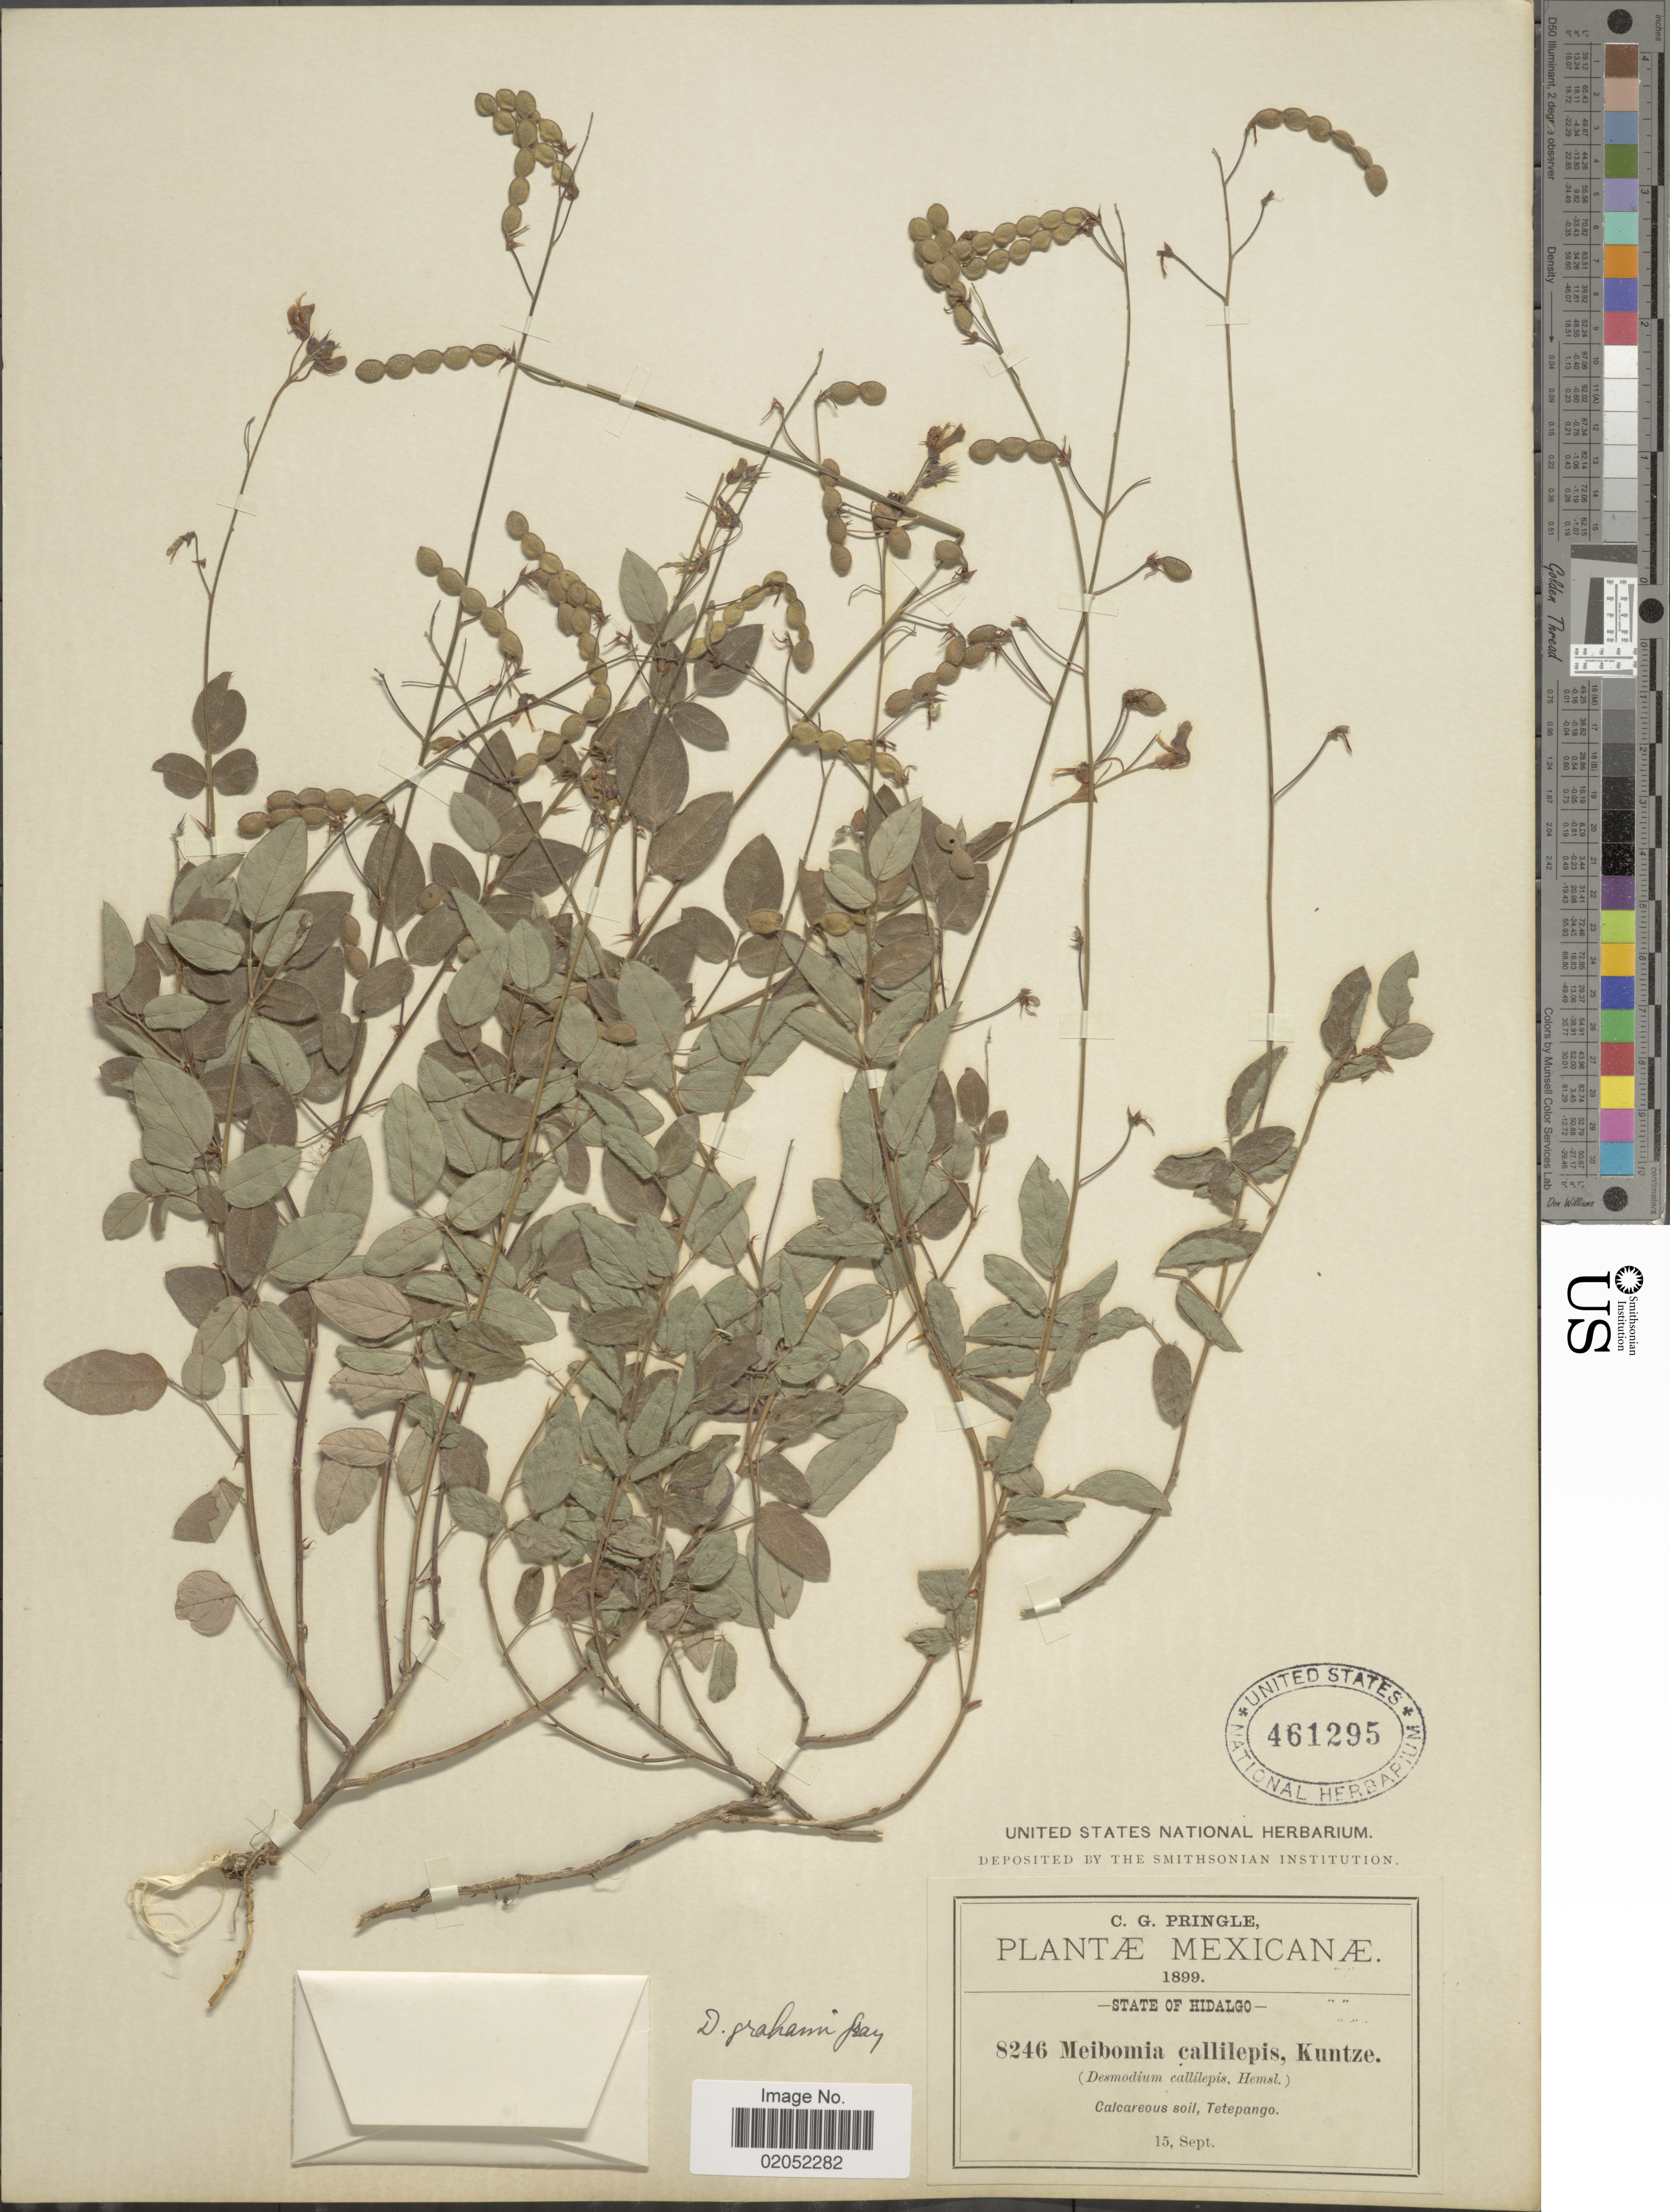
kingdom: Plantae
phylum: Tracheophyta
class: Magnoliopsida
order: Fabales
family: Fabaceae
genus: Desmodium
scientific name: Desmodium grahamii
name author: A. Gray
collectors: C. G. Pringle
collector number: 8246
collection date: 1899-09-15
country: Mexico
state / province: Hidalgo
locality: State of Hidalgo. calcareous soil, Tetepango.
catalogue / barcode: US 461295